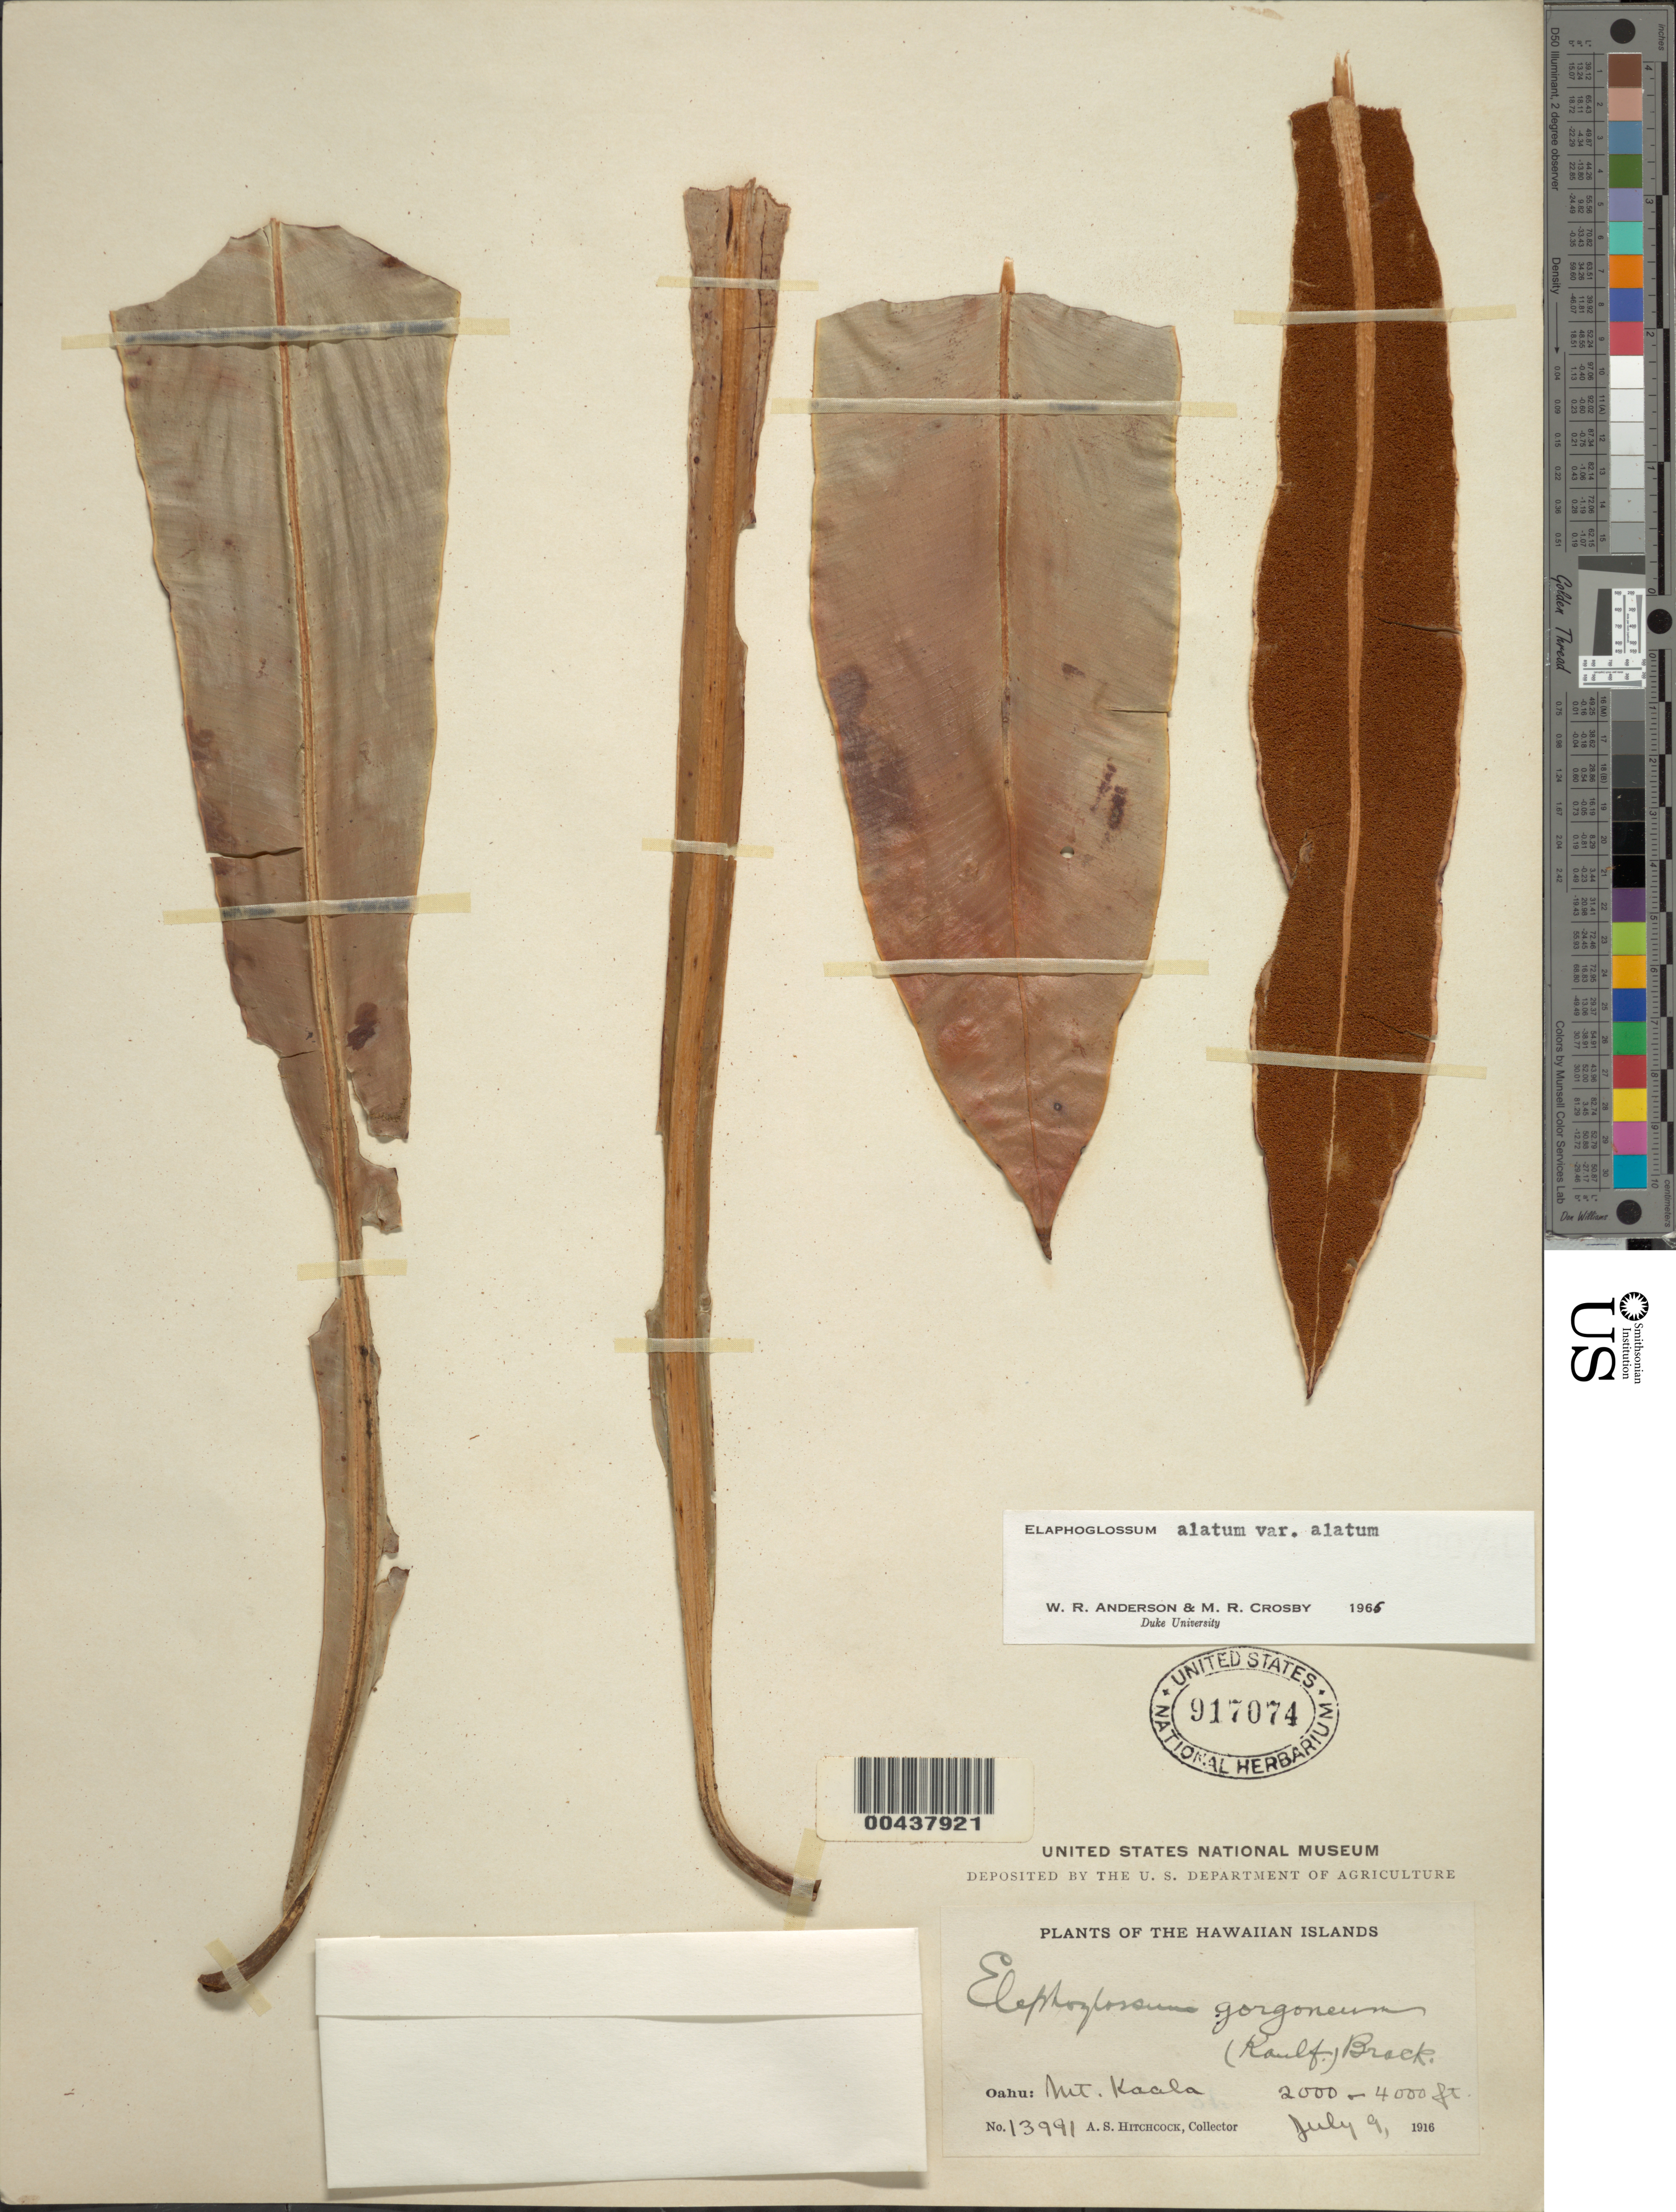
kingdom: Plantae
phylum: Tracheophyta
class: Polypodiopsida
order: Polypodiales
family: Dryopteridaceae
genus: Elaphoglossum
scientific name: Elaphoglossum alatum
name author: Gaudich.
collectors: A. S. Hitchcock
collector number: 13991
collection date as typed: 9 Jul 1916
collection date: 1916-07-09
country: United States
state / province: Hawaii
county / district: Honolulu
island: Oahu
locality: Mt. Kaala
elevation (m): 610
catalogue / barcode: US 917074